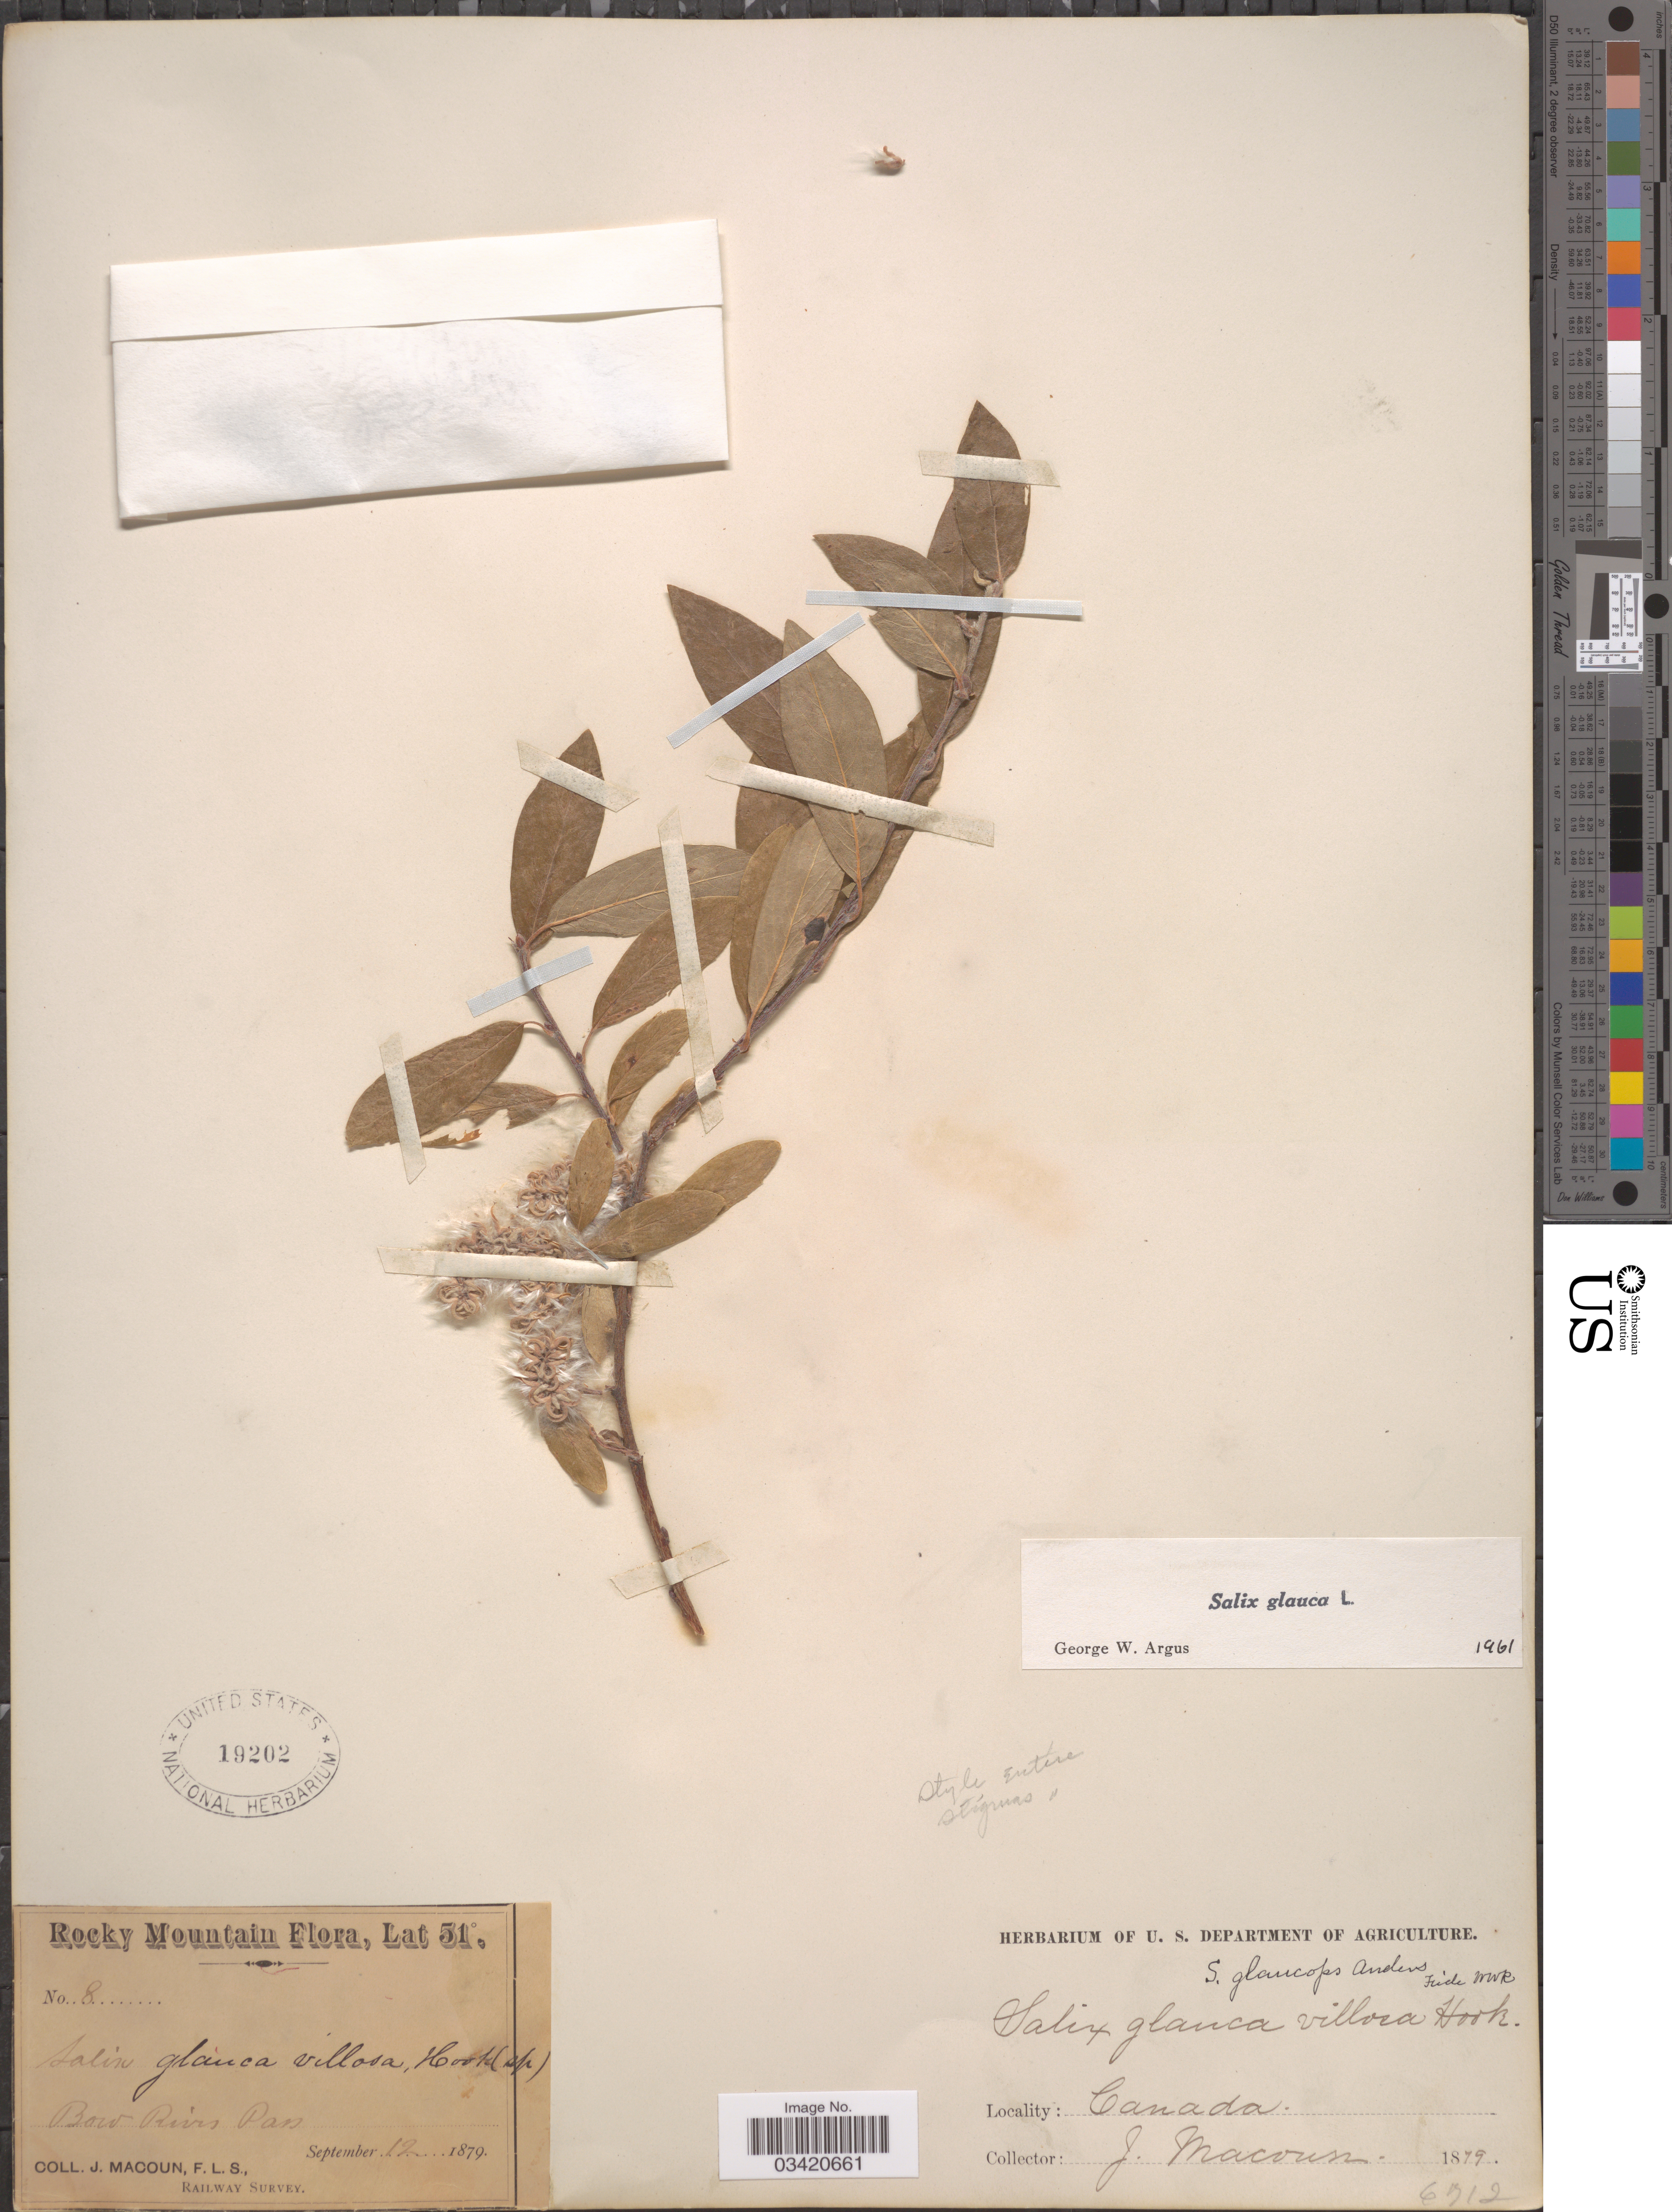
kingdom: Plantae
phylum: Tracheophyta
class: Magnoliopsida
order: Malpighiales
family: Salicaceae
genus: Salix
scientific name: Salix glauca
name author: L.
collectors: J. Macoun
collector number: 8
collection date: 1879-09-12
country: Canada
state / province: Alberta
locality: Rocky Mountain. Bow River Pass.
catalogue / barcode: US 19202